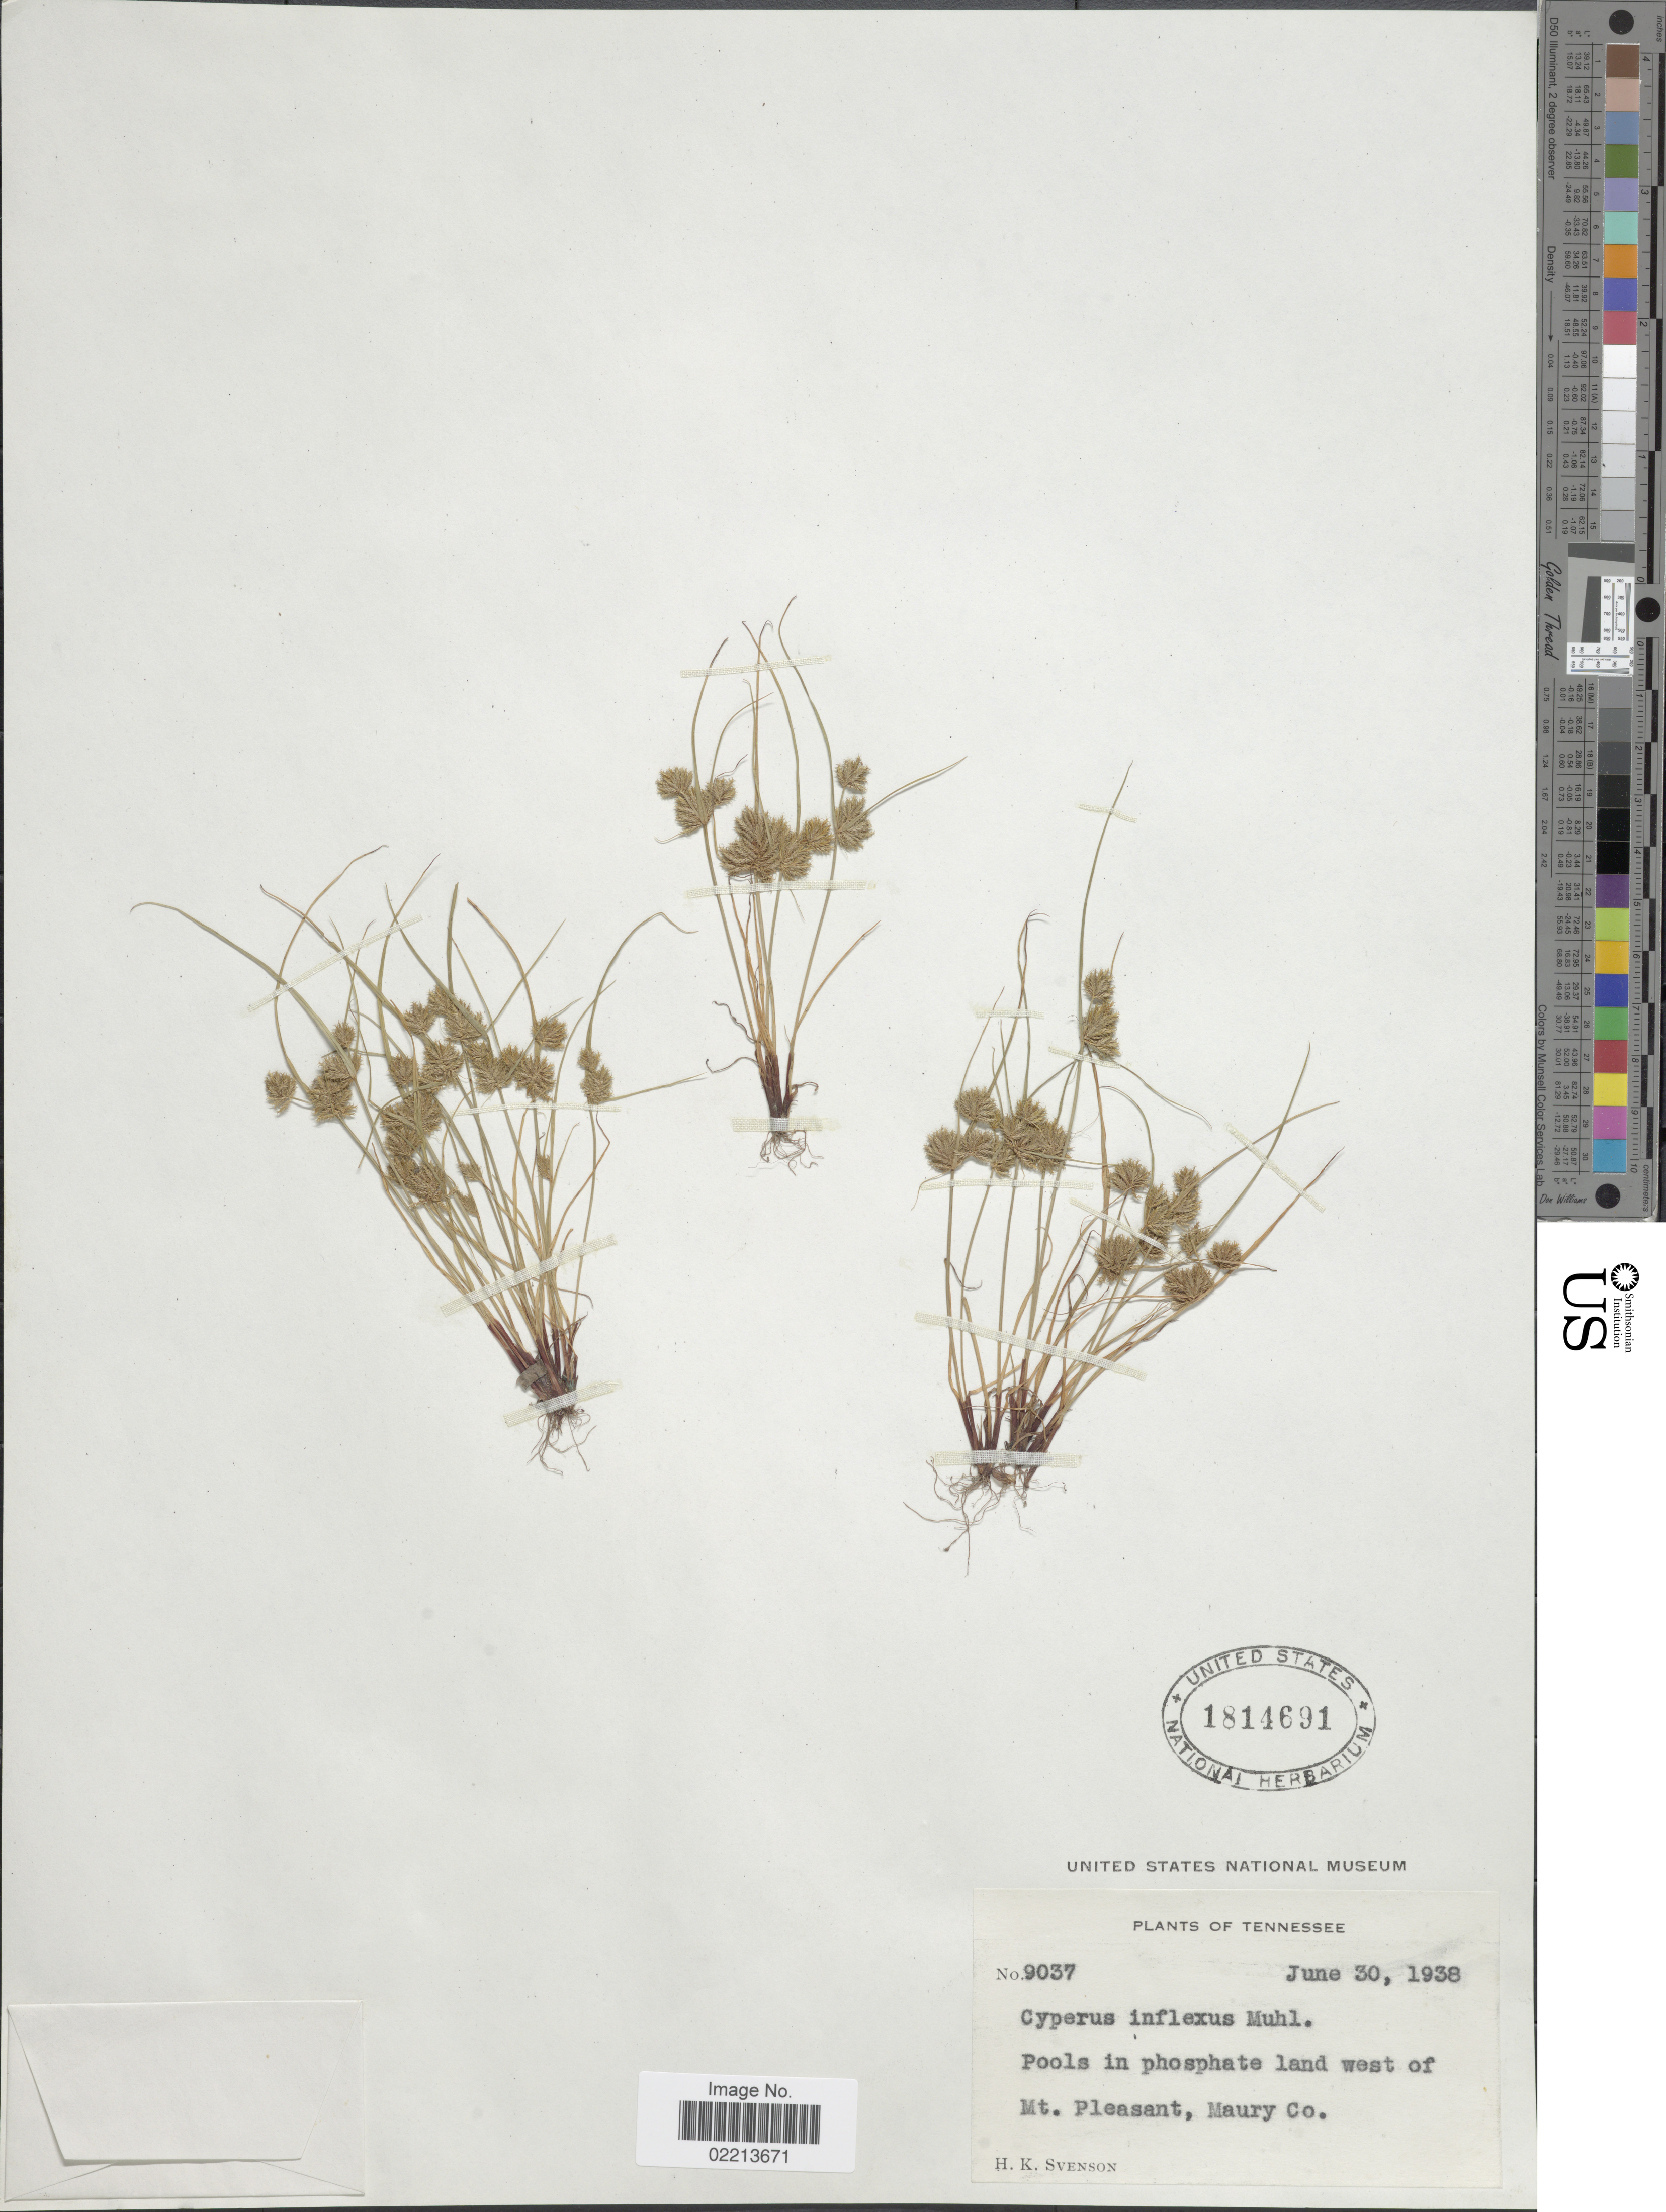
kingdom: Plantae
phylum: Tracheophyta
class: Liliopsida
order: Poales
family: Cyperaceae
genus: Cyperus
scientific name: Cyperus squarrosus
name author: L.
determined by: Strong, Mark T., (BOT), Smithsonian Institution - National Museum of Natural History (UNITED STATES)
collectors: H. K. Svenson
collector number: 9037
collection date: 1938-06-30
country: United States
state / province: Tennessee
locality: Pools in phosphate land west of Mt. Pleasant, Maury Co.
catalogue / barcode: US 1814691